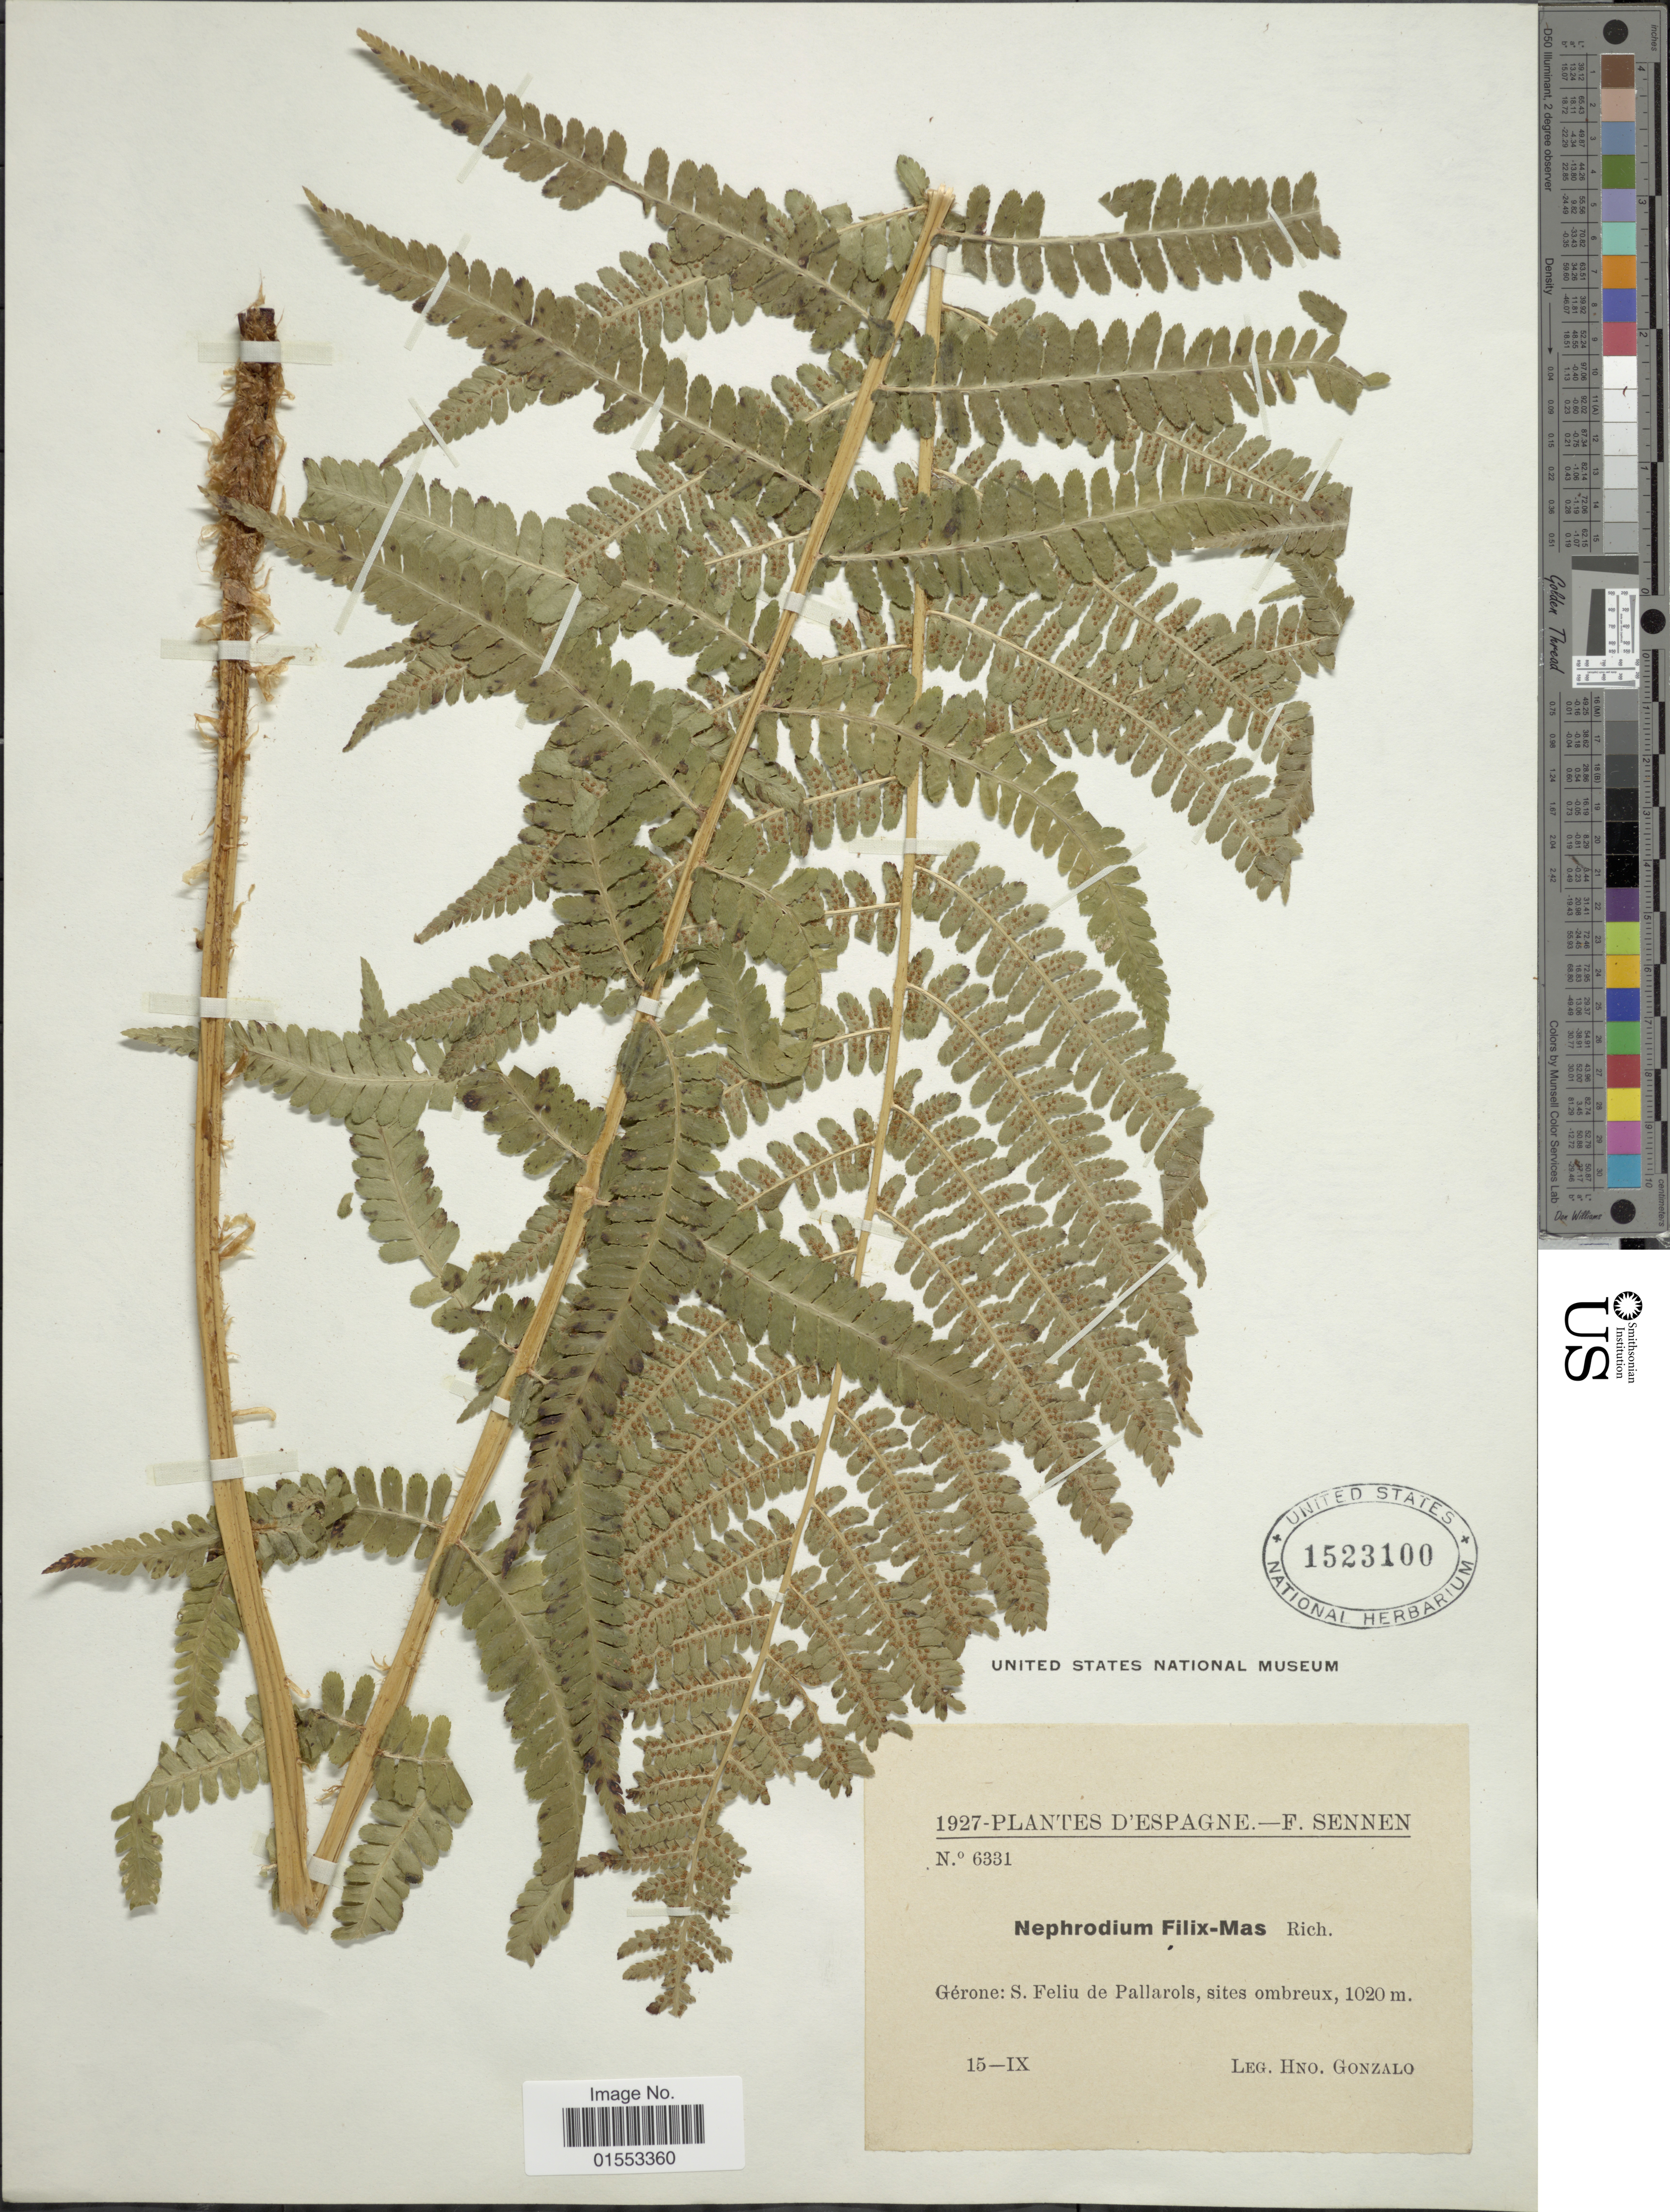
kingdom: Plantae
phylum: Tracheophyta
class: Polypodiopsida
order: Polypodiales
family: Dryopteridaceae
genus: Dryopteris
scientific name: Dryopteris filix-mas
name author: (L.) Schott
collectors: H. Gonzalo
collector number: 6331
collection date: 1927-09-15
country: Spain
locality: D'Espagne. Gerone: S. Feliu de Pallarois, sites ombreux.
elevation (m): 1020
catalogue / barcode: US 1523100